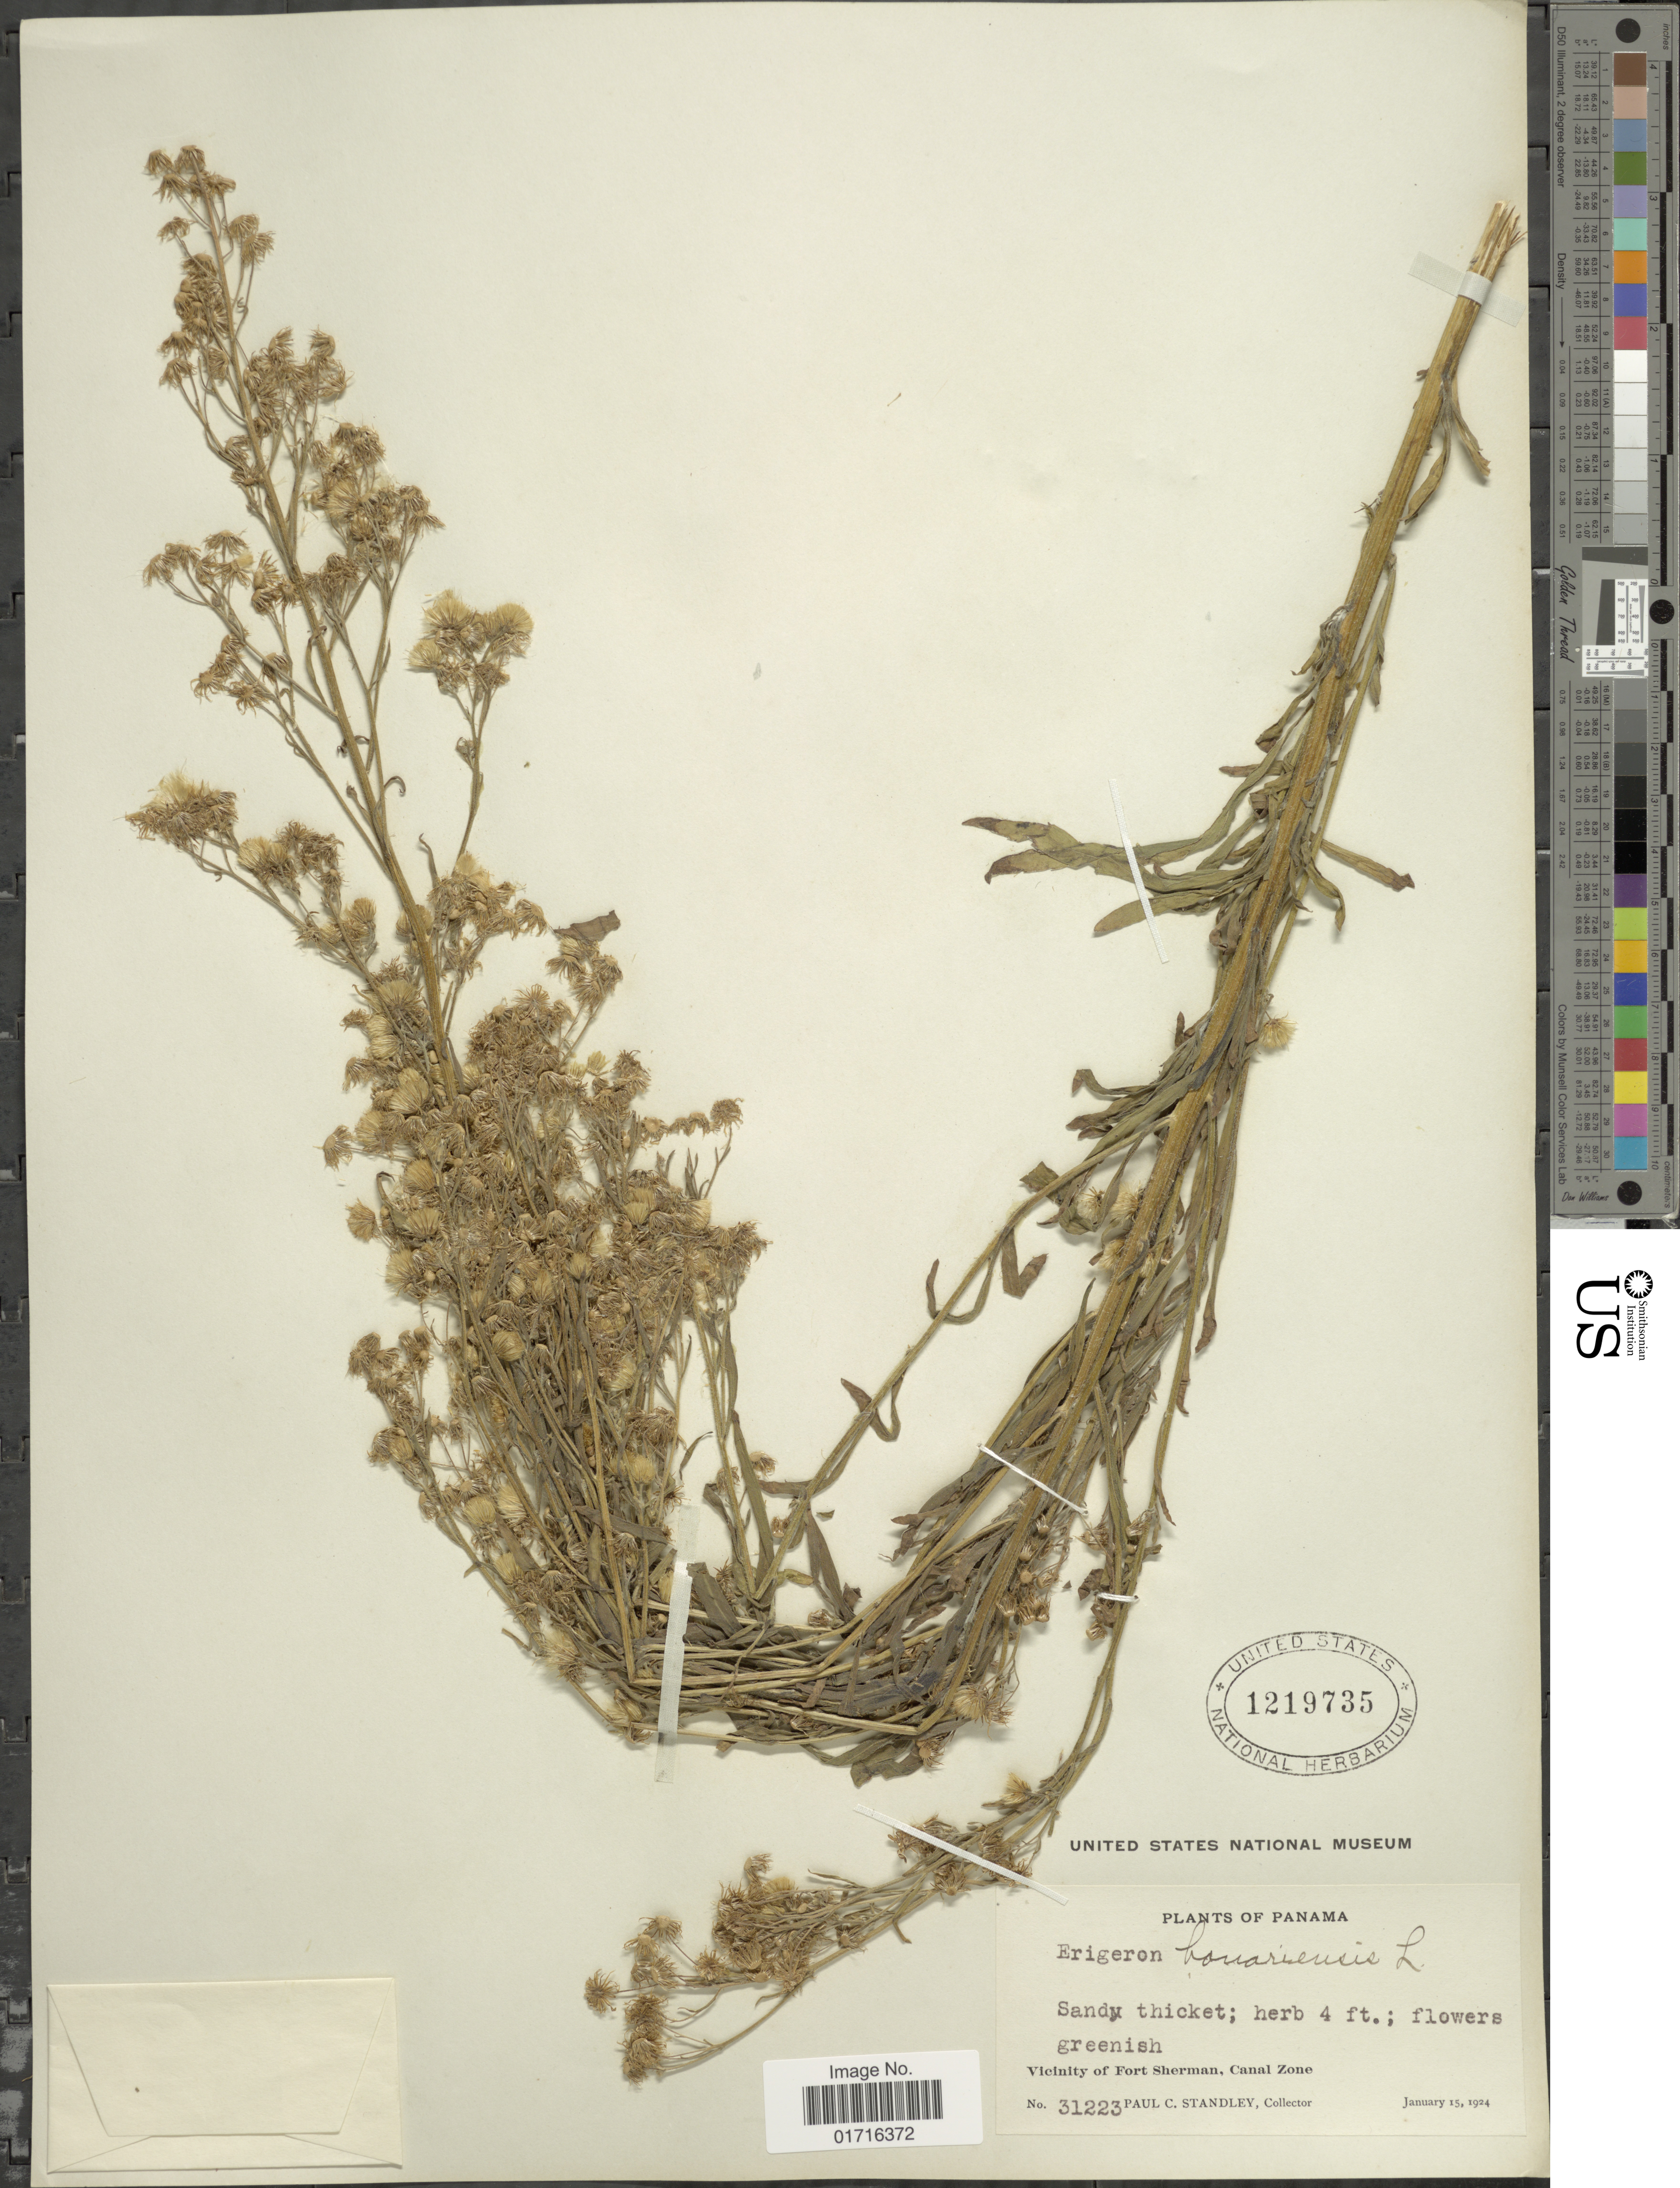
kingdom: Plantae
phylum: Tracheophyta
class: Magnoliopsida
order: Asterales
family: Asteraceae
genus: Conyza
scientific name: Conyza bonariensis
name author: (L.) Cronq.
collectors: P. C. Standley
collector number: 31223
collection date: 1924-01-15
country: Panama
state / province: Colón / Panamá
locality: Vicinity of Fort Sherman, Canal Zone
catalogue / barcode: US 1219735